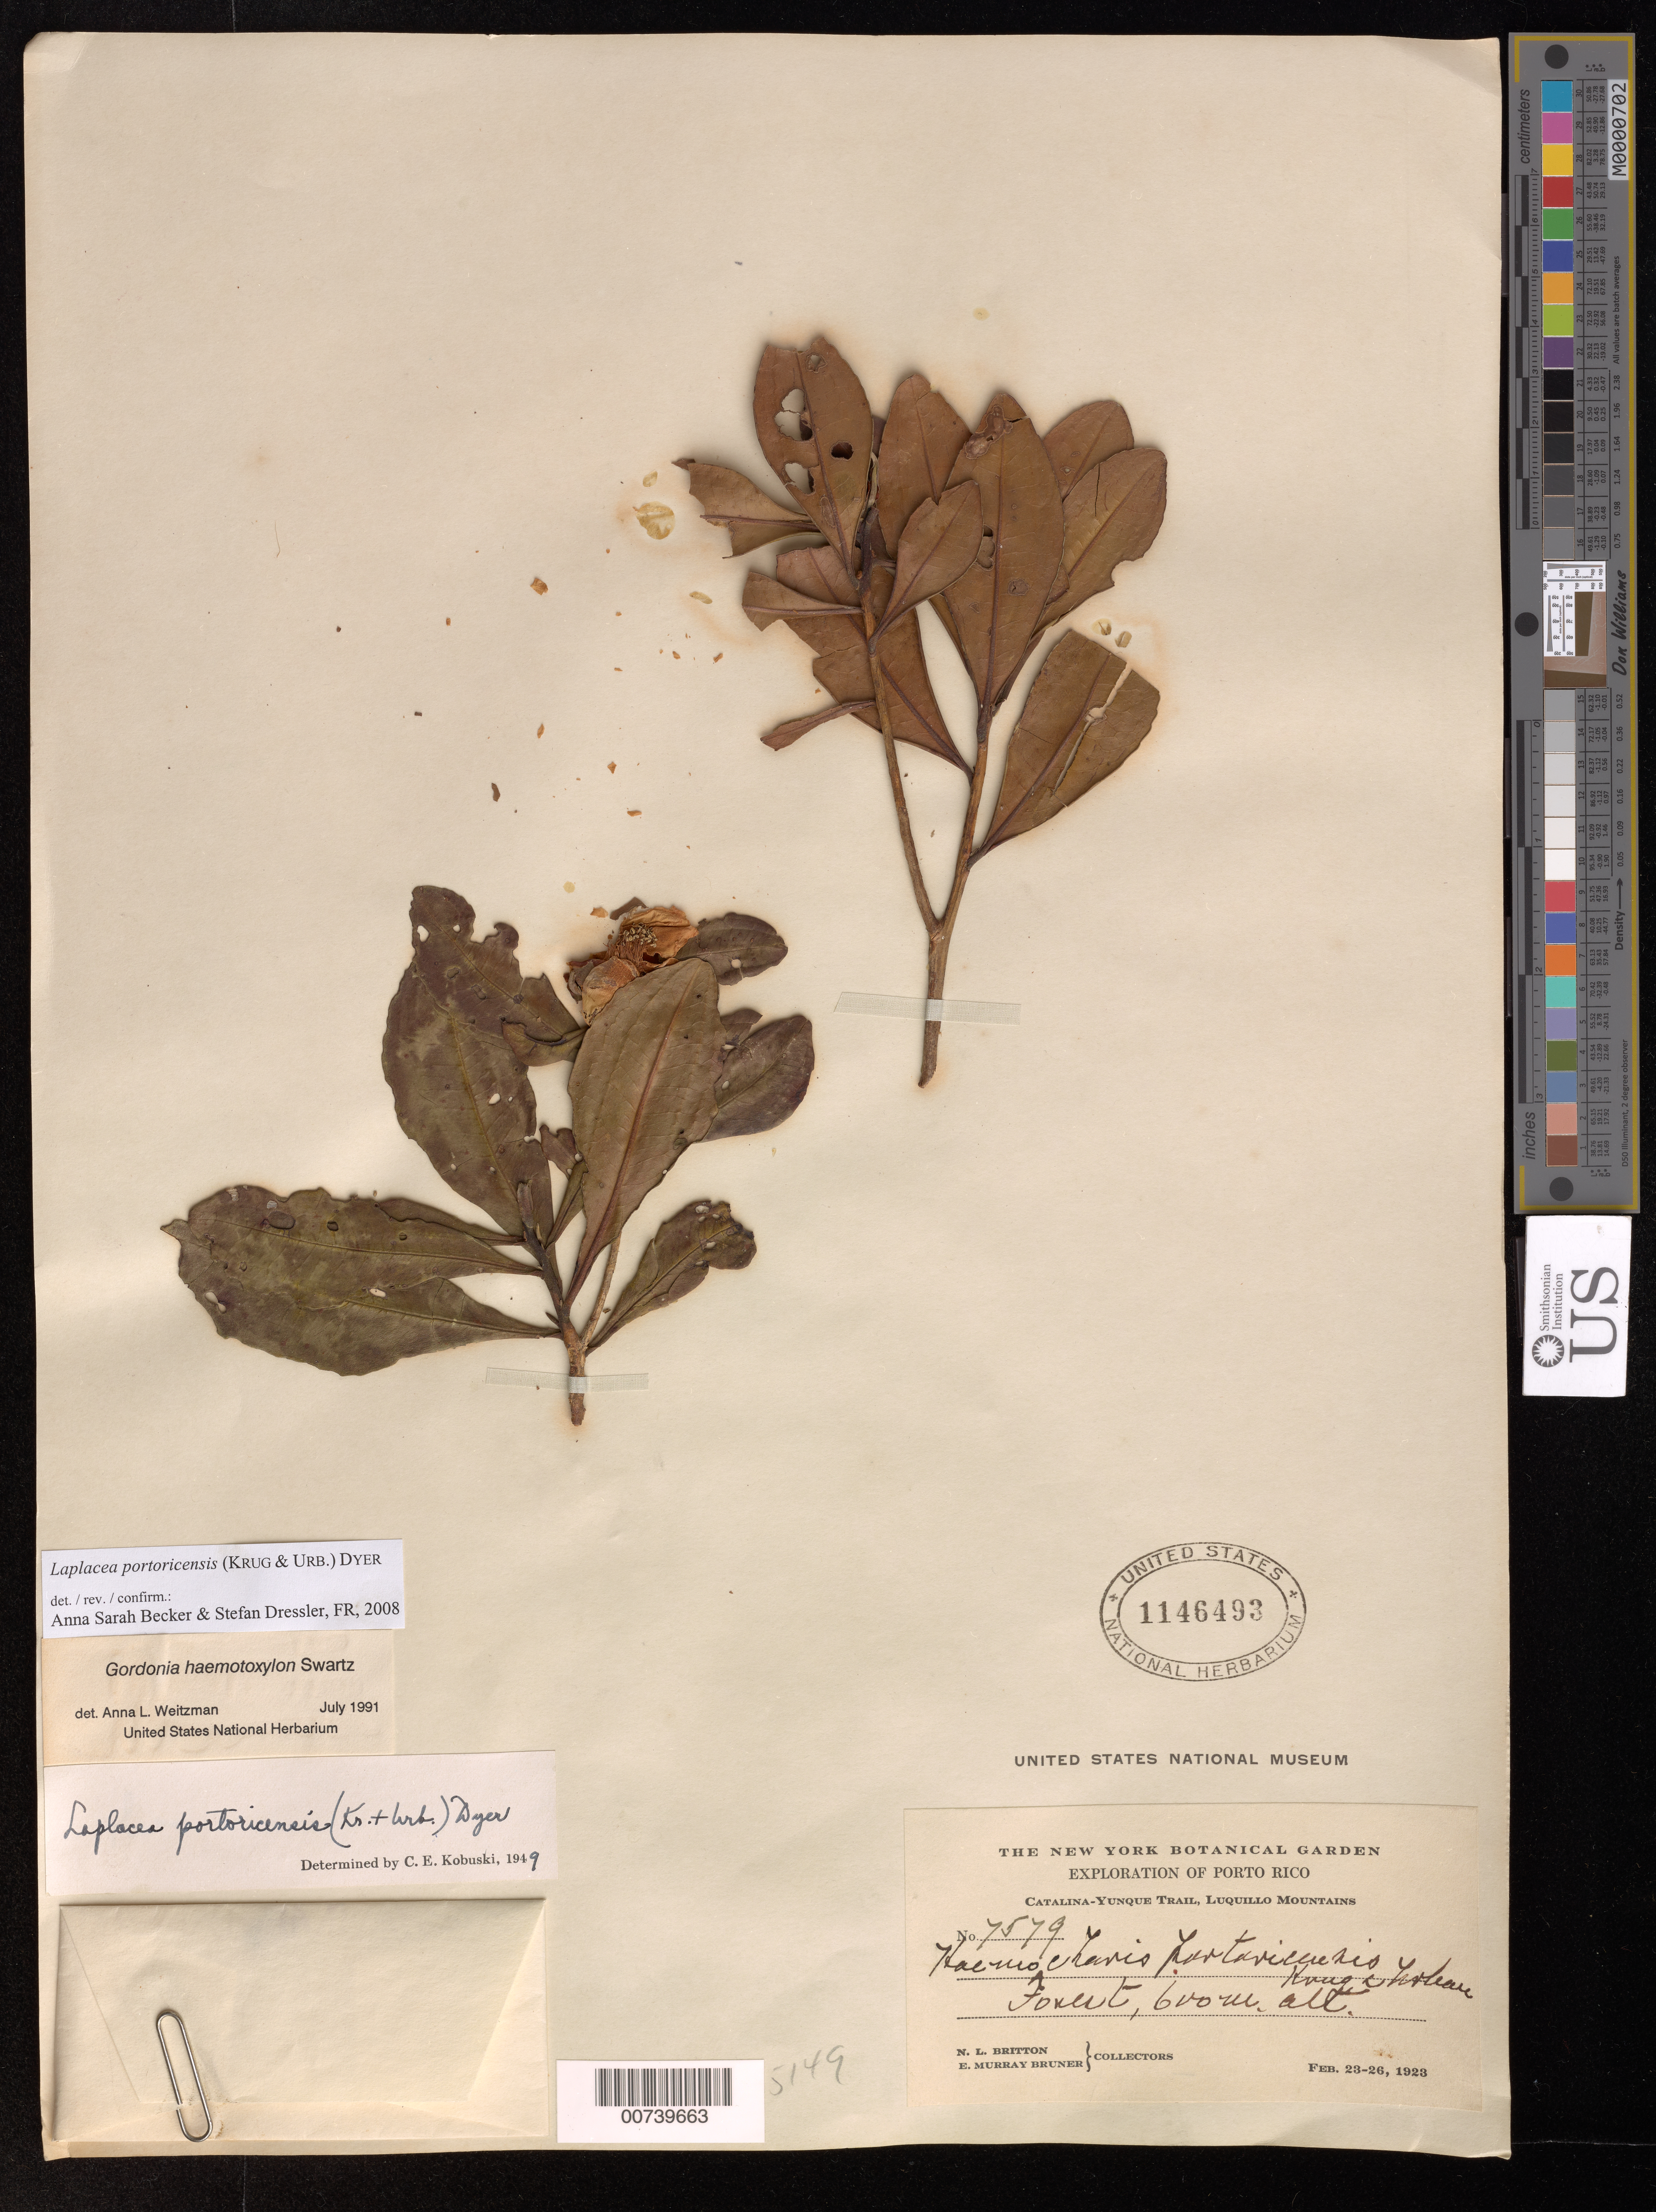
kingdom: Plantae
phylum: Tracheophyta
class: Magnoliopsida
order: Ericales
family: Theaceae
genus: Laplacea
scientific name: Laplacea portoricensis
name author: (Krug & Urb.) Dyer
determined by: Becker, Anna S.; Dressler, S.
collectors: N. Britton & E. Bruner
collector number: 7579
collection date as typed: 23 Feb 1923 to 26 Feb 1923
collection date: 1923-02-23/1923-02-26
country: Puerto Rico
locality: Catalina-Yunque Trail, Luquillo Mts.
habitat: in forest.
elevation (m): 600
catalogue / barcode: US 1146493